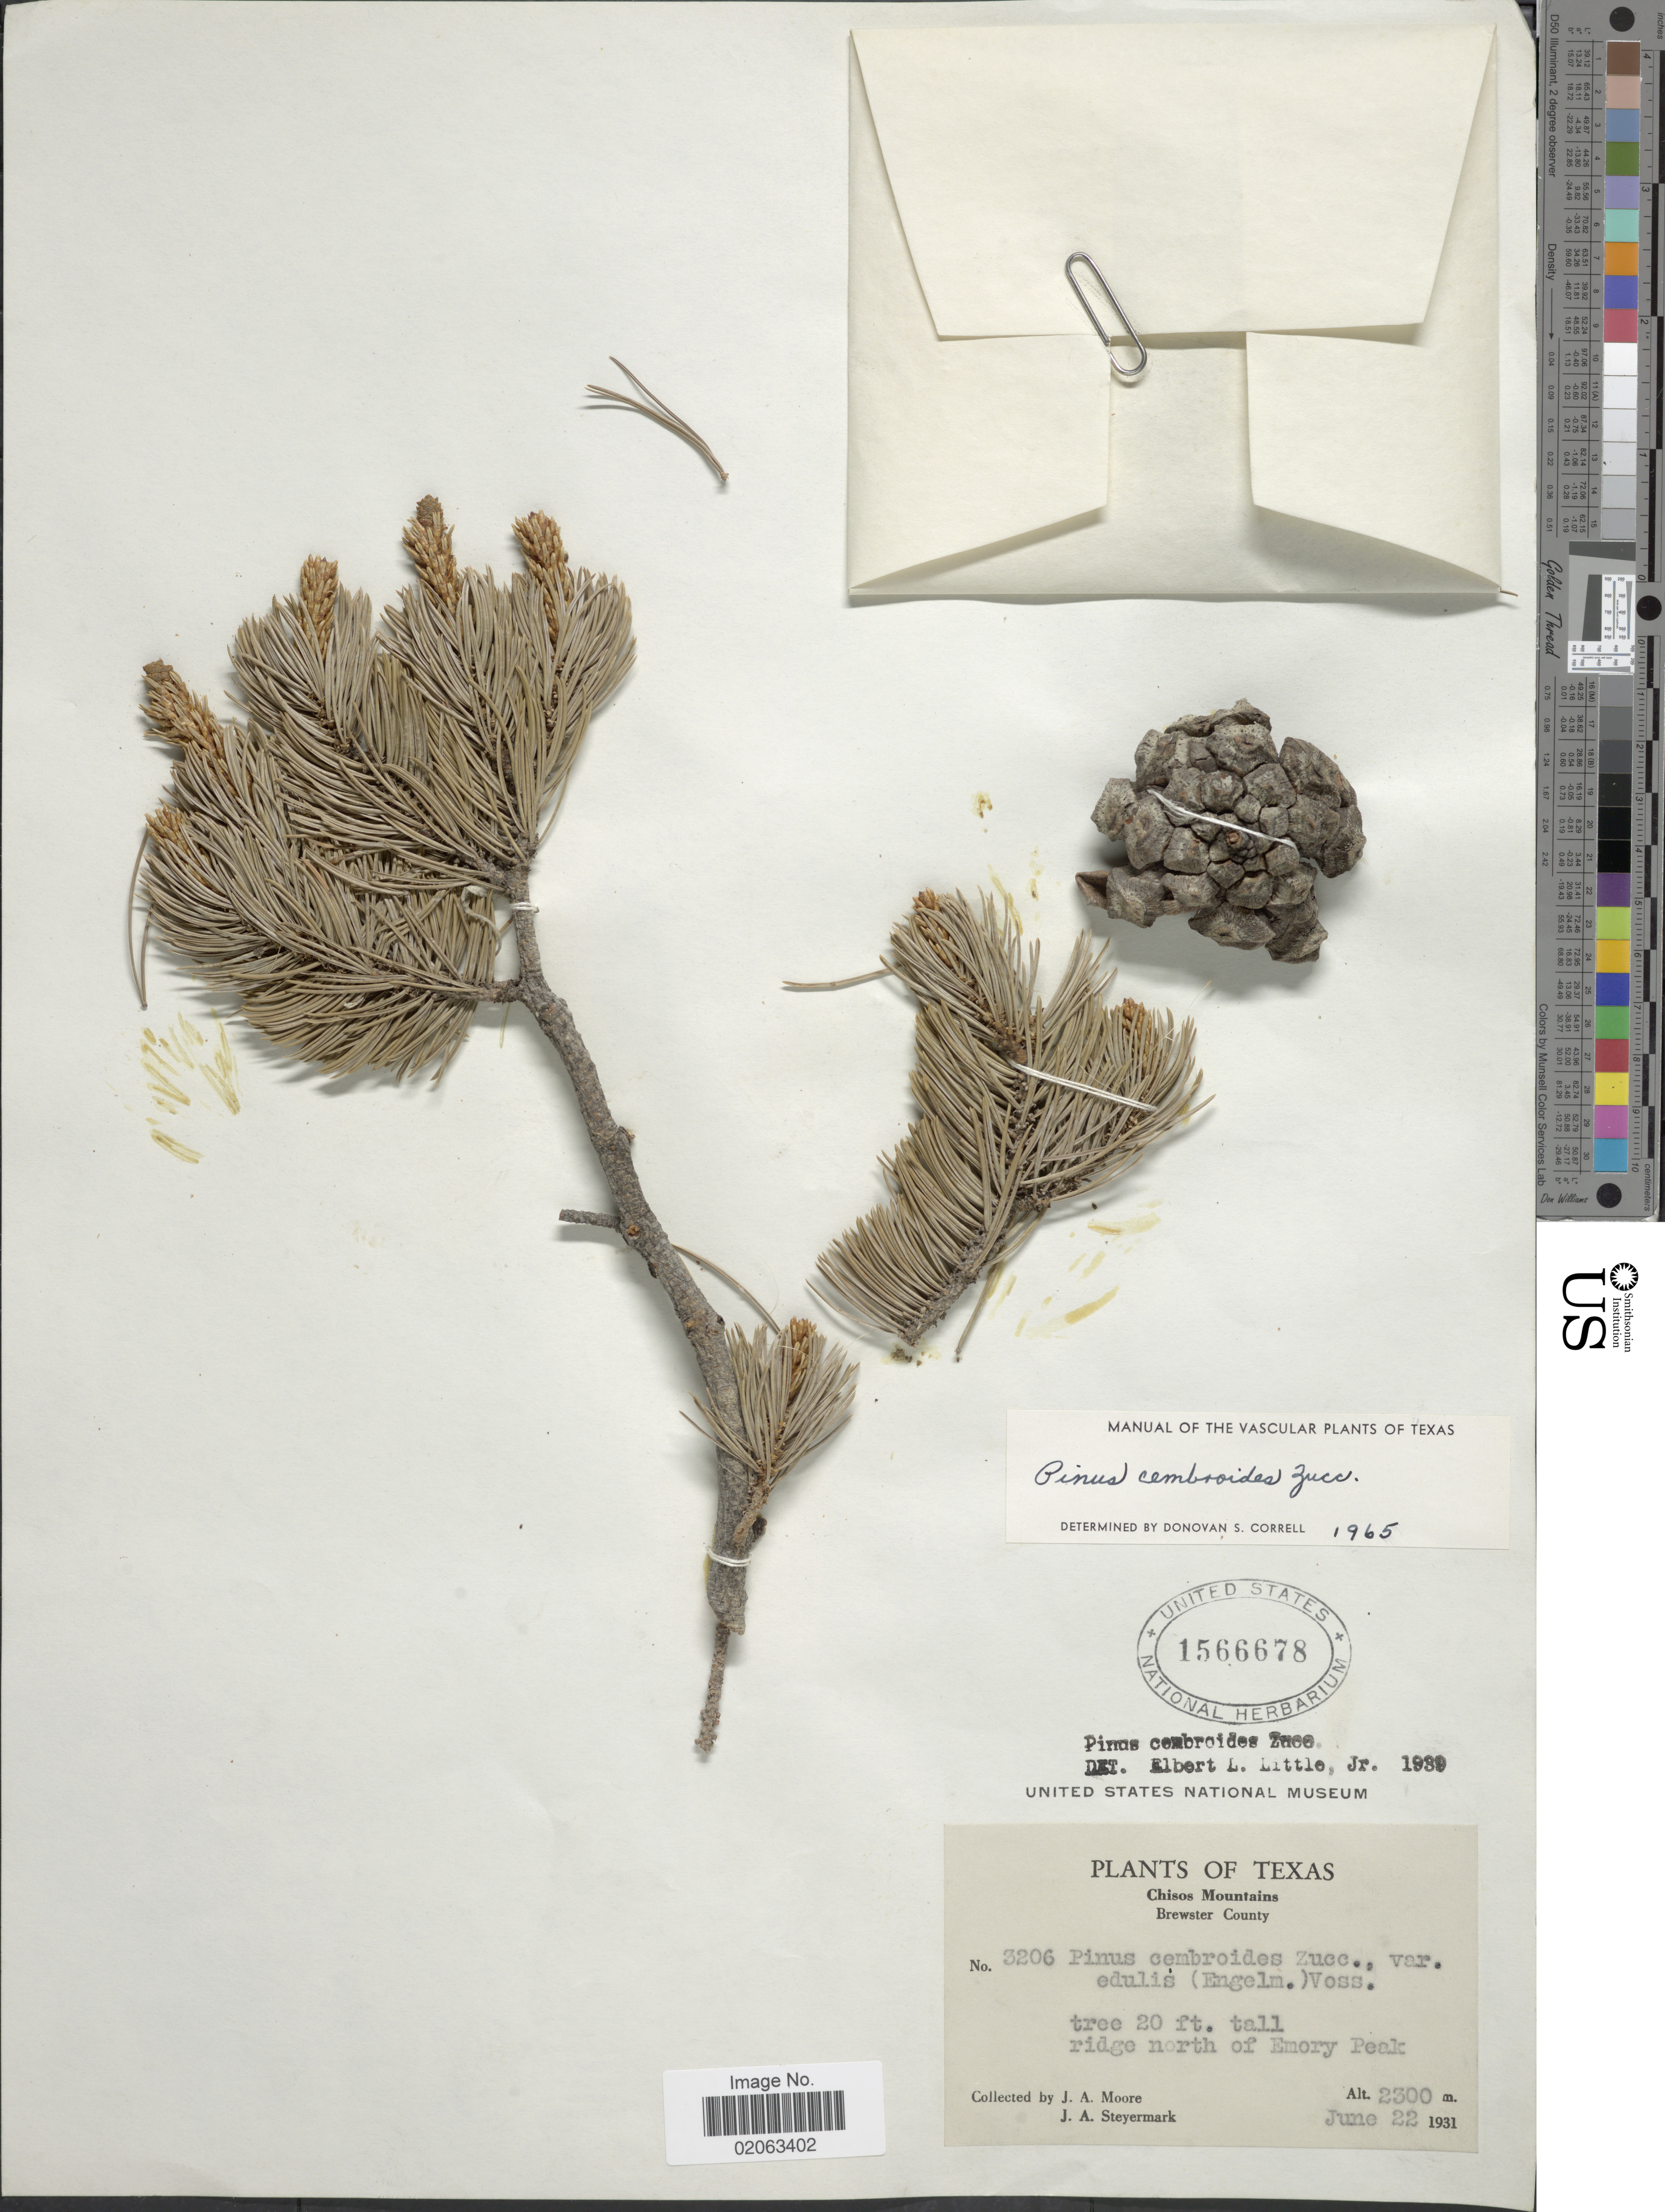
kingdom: Plantae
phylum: Tracheophyta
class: Pinopsida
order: Pinales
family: Pinaceae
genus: Pinus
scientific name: Pinus cembroides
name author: Zucc.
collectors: J. A. Moore & J. Steyermark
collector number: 3206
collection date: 1931-06-22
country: United States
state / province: Texas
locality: Texas, Chisos Mountains, Brewster County. Ridge north of Emory Peak.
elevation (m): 2300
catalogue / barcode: US 1566678